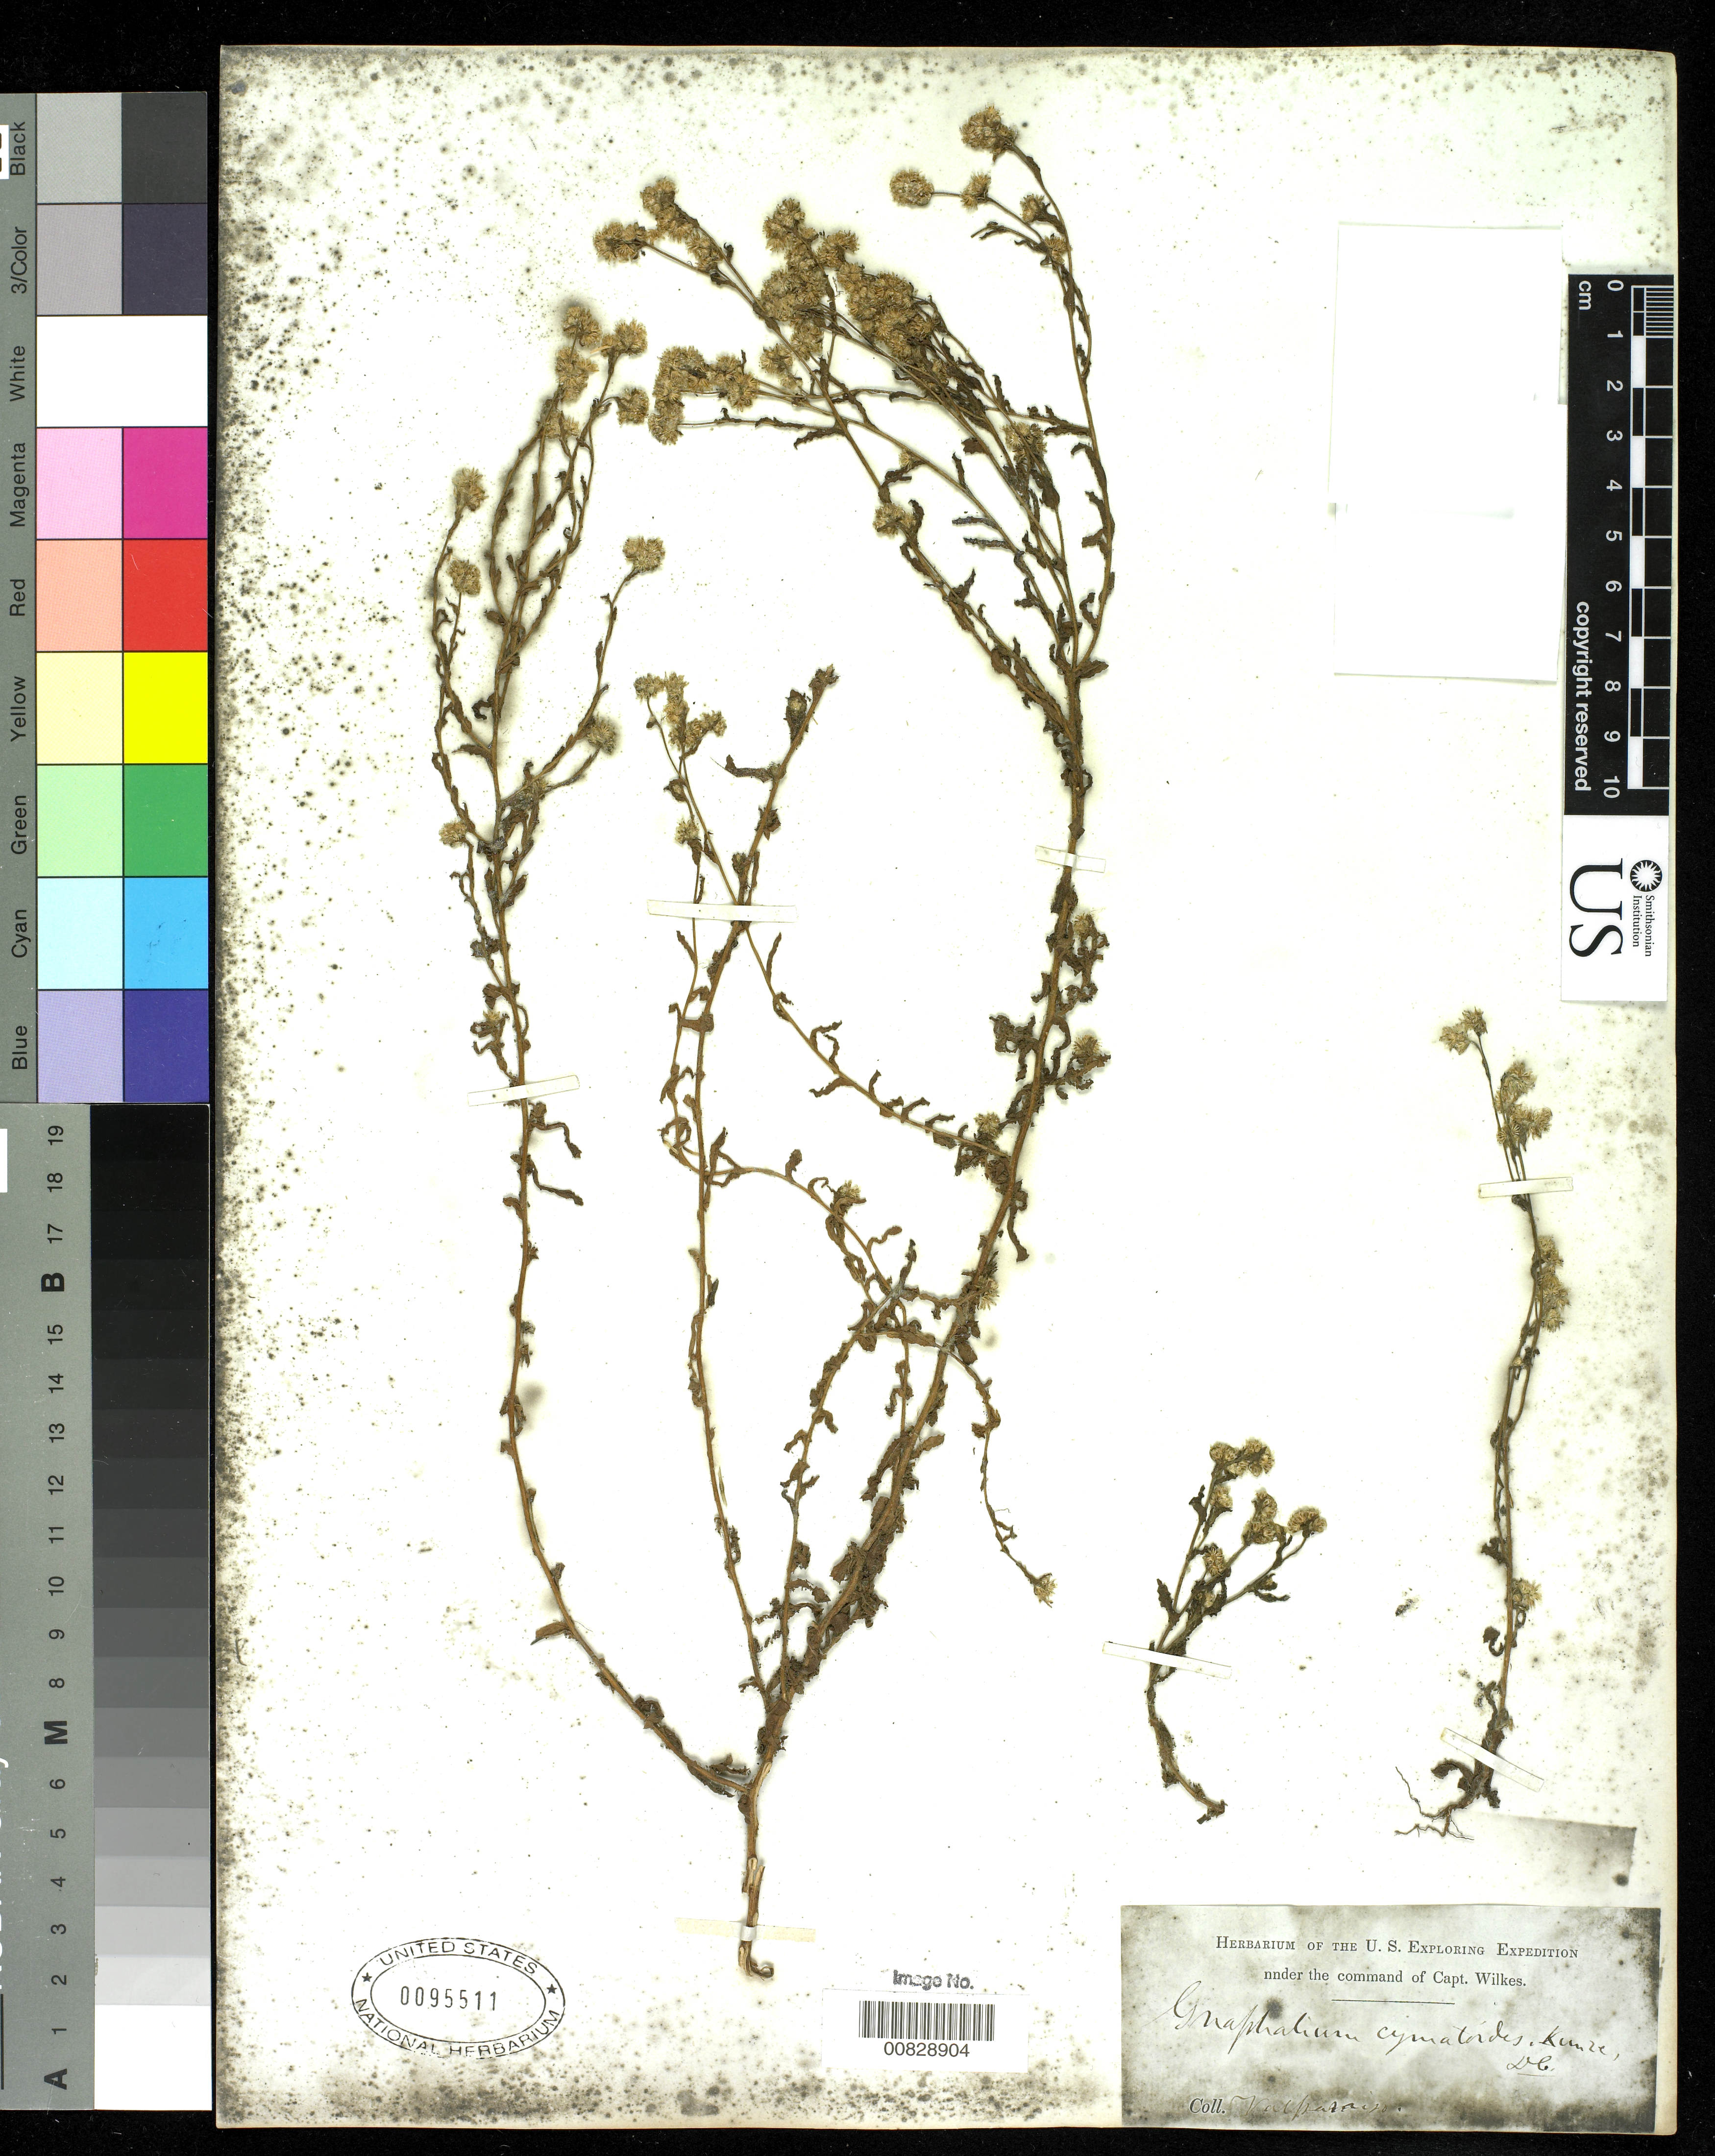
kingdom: Plantae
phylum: Tracheophyta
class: Magnoliopsida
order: Asterales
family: Asteraceae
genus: Gnaphalium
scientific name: Gnaphalium cymatoides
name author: Kunze ex DC.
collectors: Wilkes Explor. Exped.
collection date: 1838/1842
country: Chile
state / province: Valparaíso (V)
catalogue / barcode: US 95511